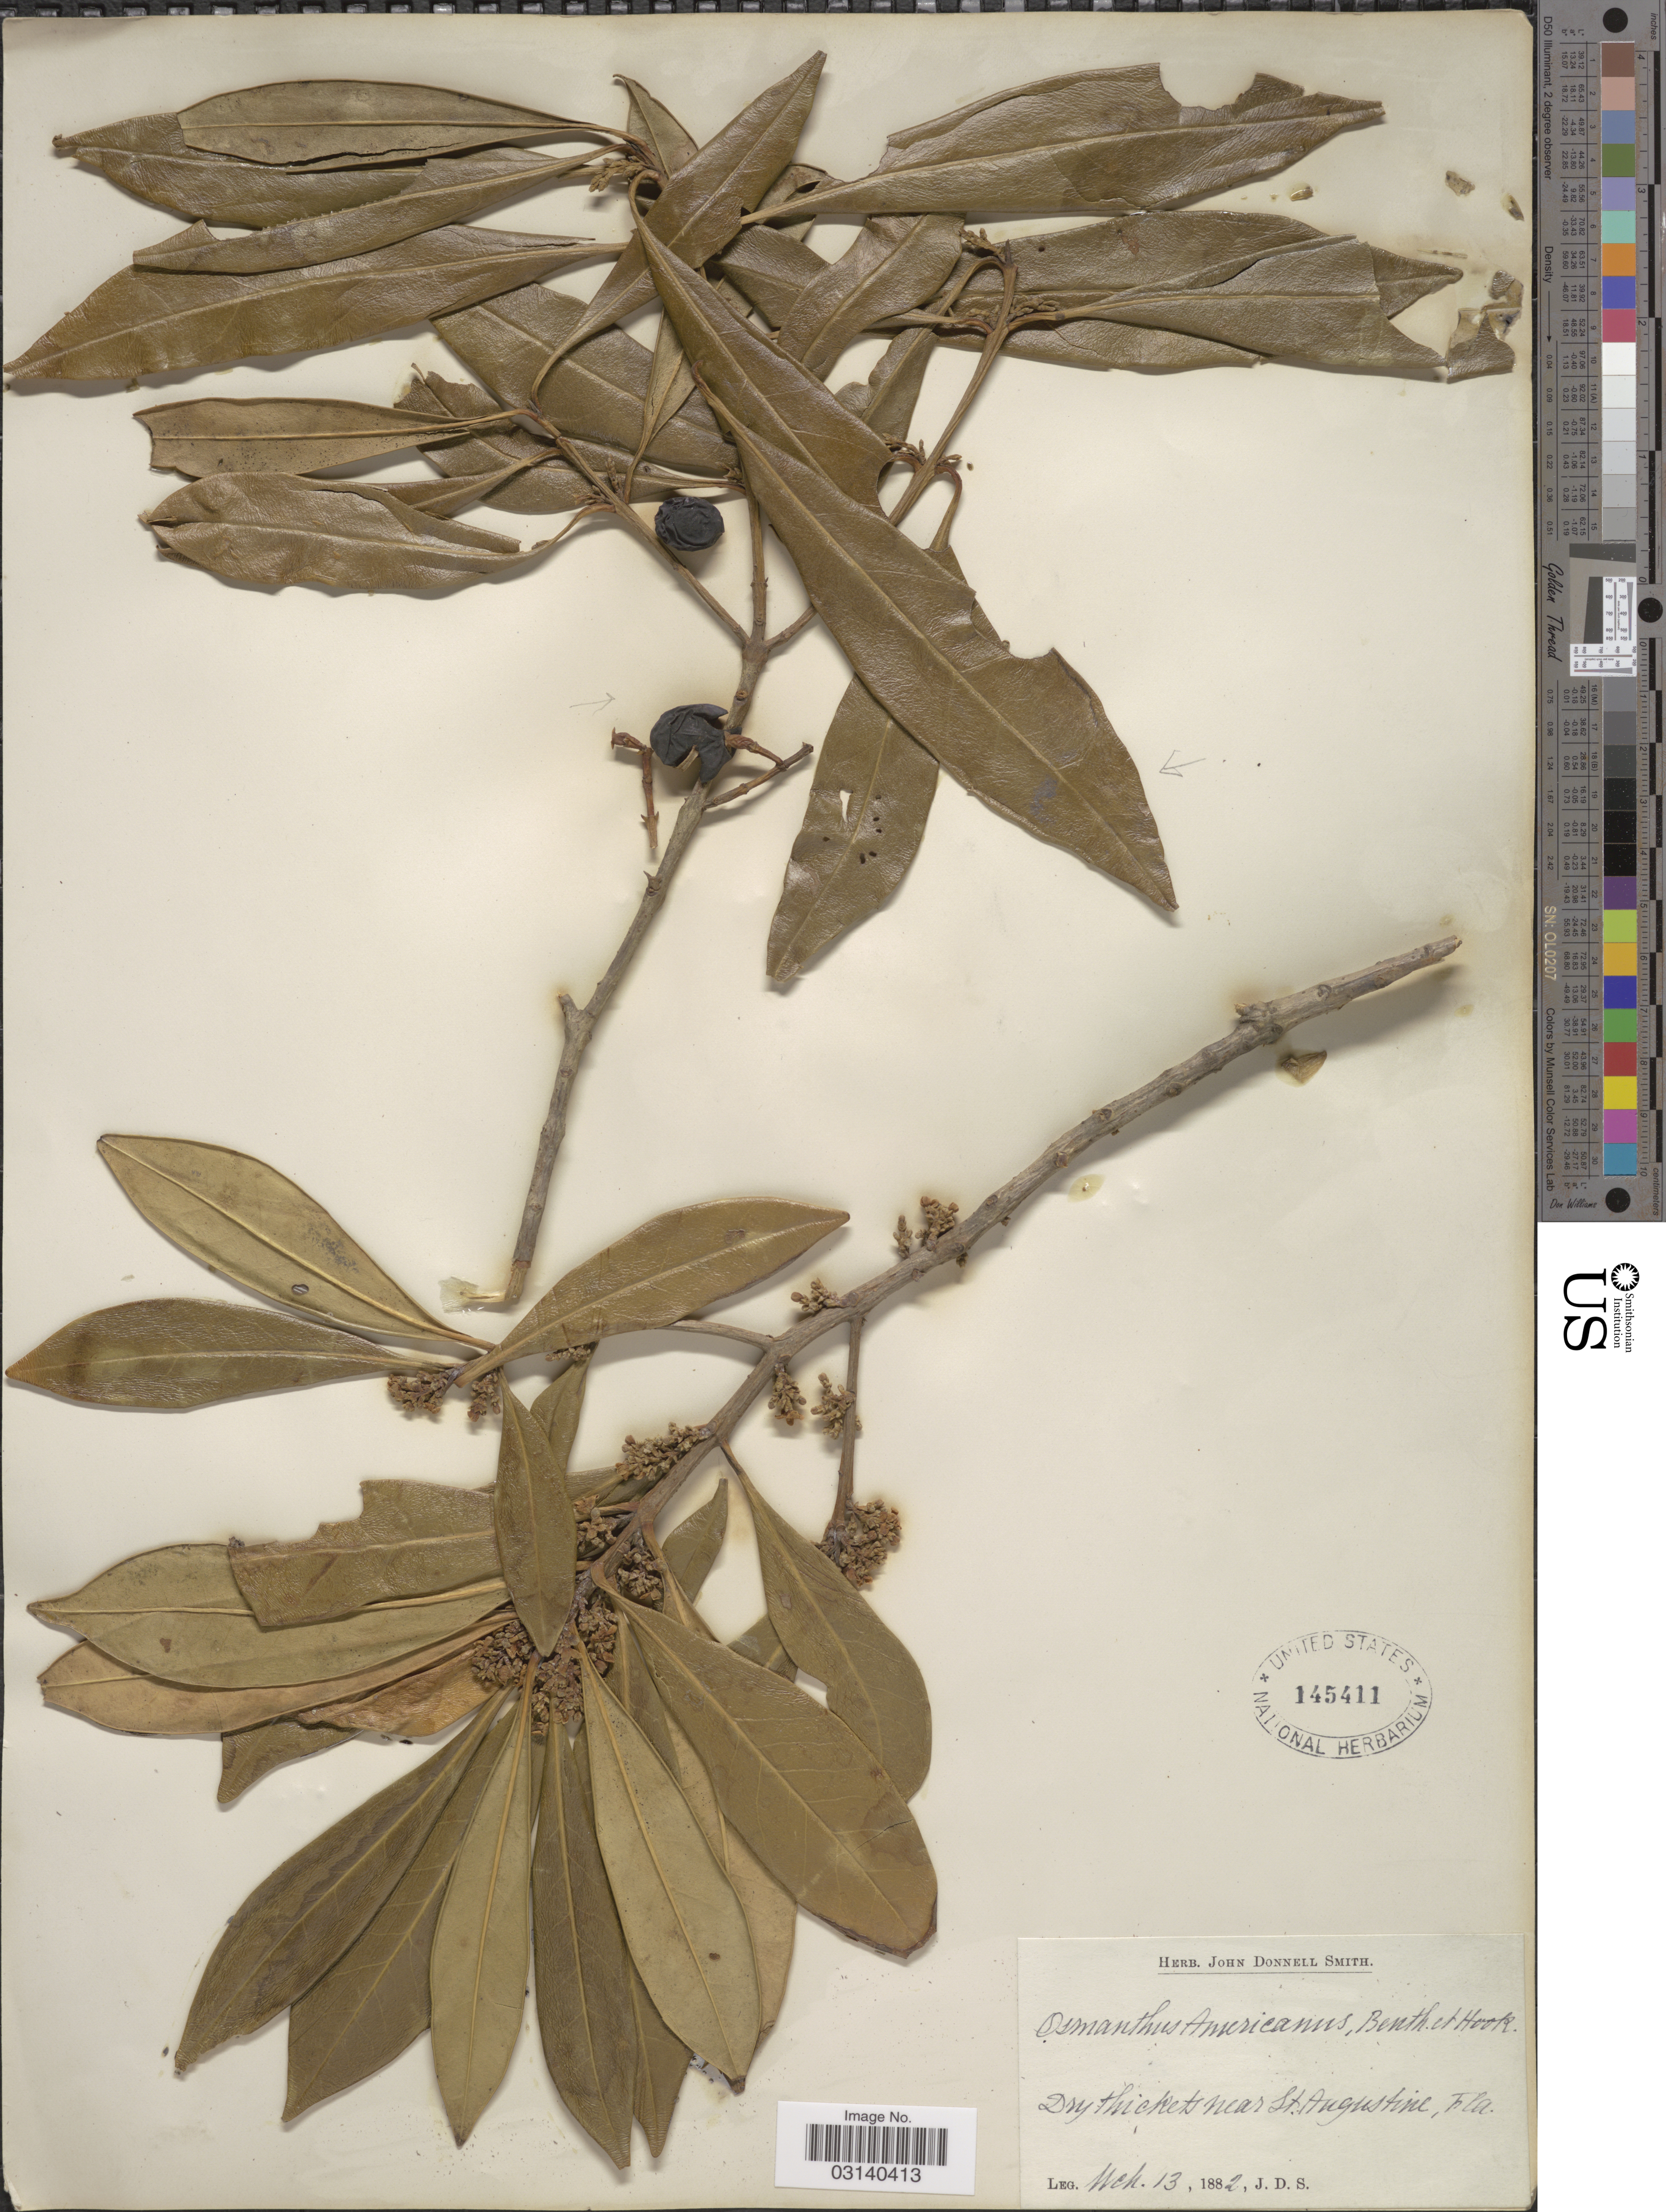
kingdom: Plantae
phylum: Tracheophyta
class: Magnoliopsida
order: Lamiales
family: Oleaceae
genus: Osmanthus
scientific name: Osmanthus americanus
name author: (L.) A. Gray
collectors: J. Donnell Smith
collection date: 1882-03-13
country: United States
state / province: Florida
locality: Dry thickets near St. Augustine, Fla.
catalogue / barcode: US 145411